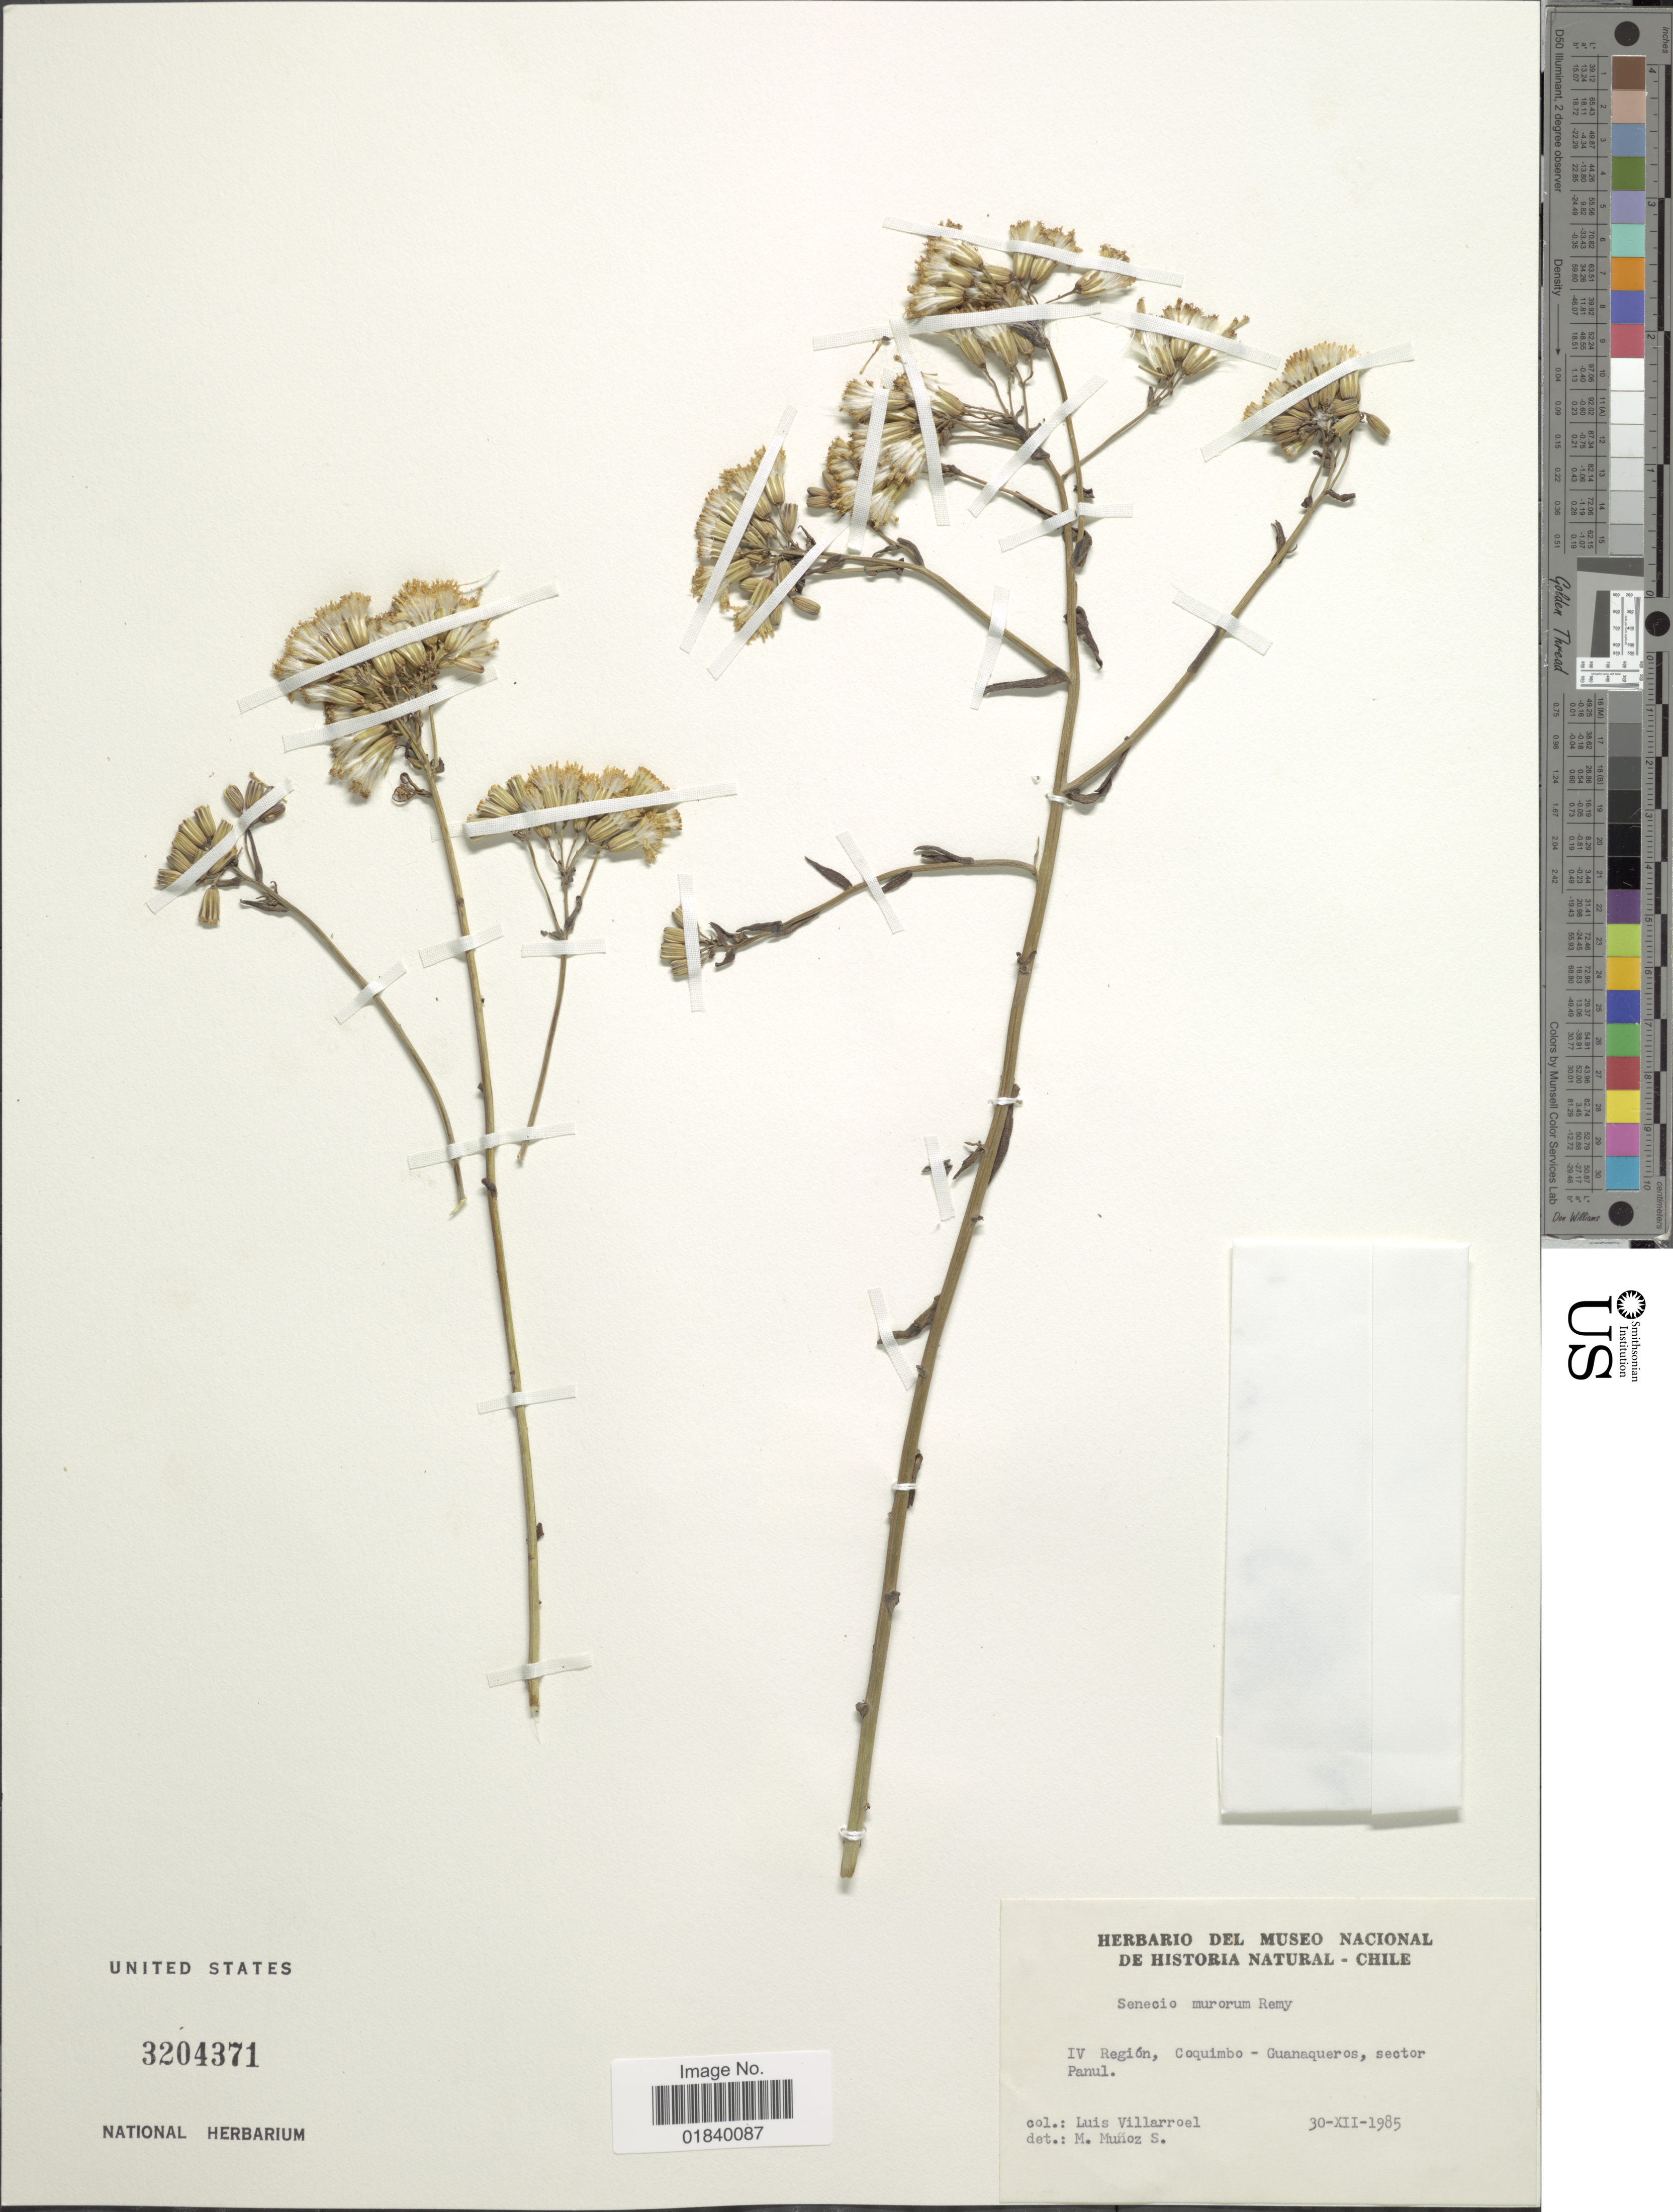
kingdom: Plantae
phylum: Tracheophyta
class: Magnoliopsida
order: Asterales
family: Asteraceae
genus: Senecio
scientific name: Senecio murorum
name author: J. Rémy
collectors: L. Villarroel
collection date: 1985-12-30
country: Chile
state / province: Coquimbo (IV)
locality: IV Region, Coquimbo - Guanaqueros, sector Panul.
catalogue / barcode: US 3204371